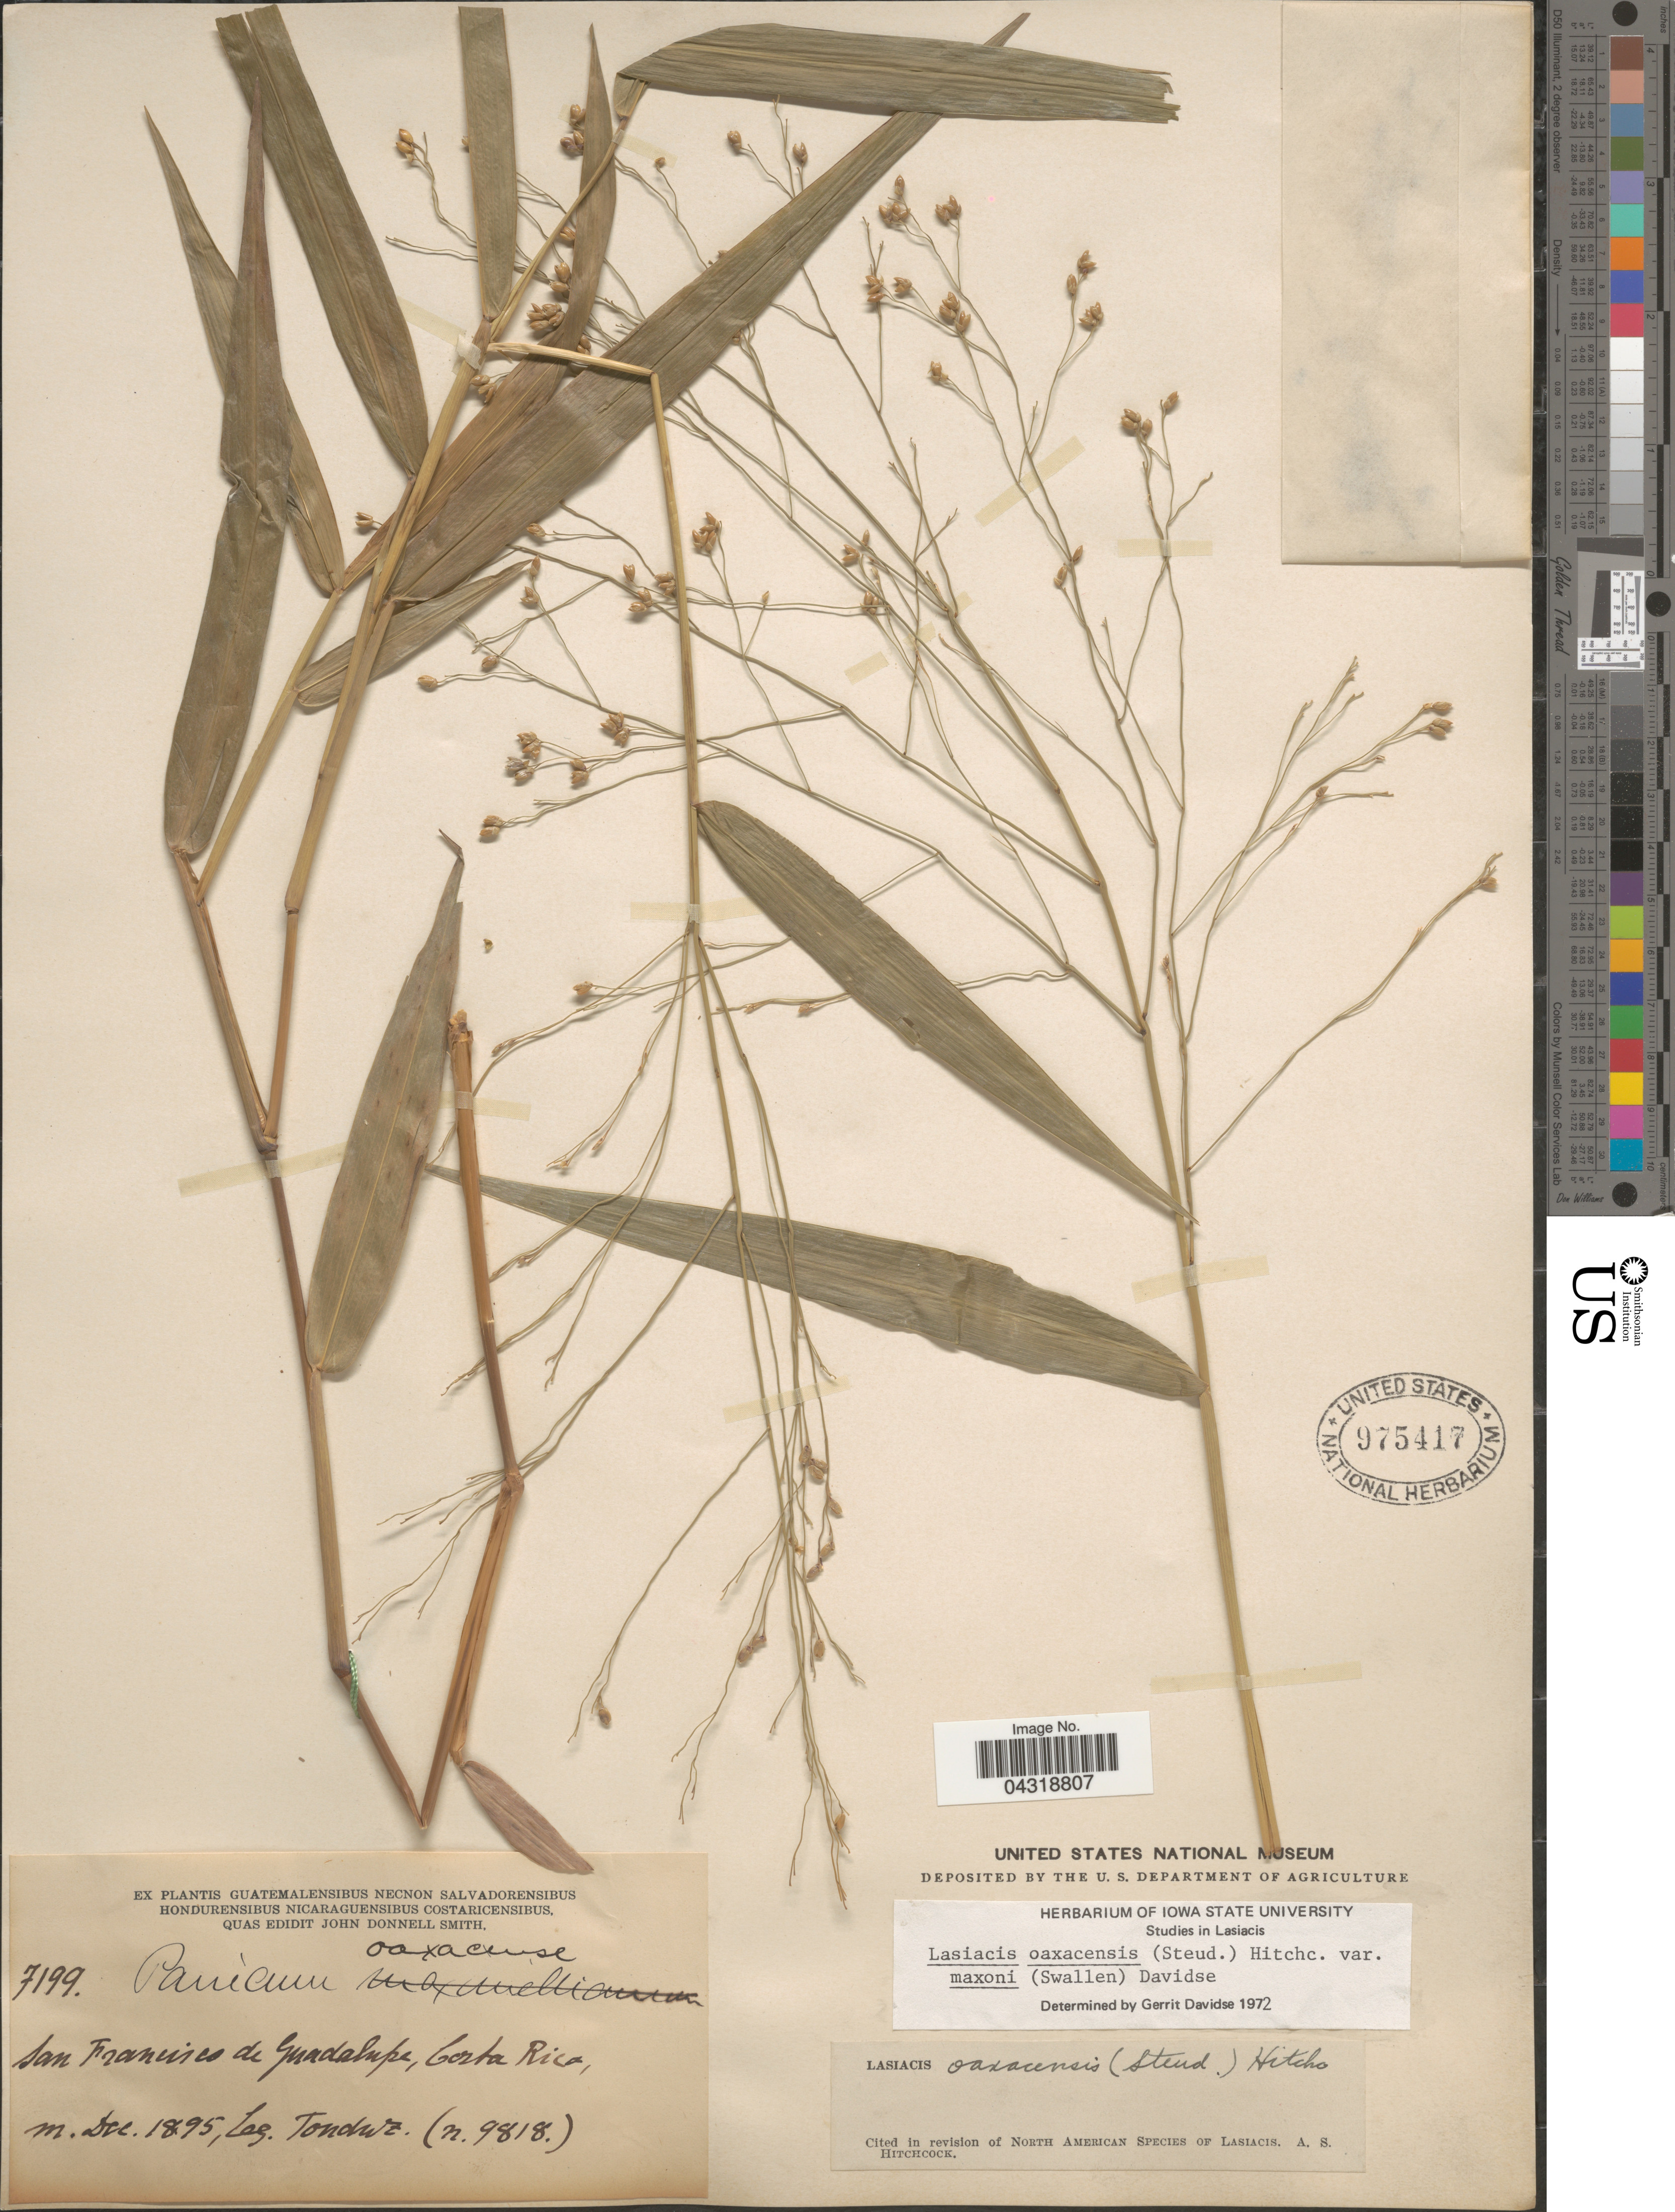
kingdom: Plantae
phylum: Tracheophyta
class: Liliopsida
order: Poales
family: Poaceae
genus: Lasiacis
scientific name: Lasiacis oaxacensis var. maxonii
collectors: Tonduz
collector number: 9818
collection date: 1895-12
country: Costa Rica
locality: San Francisco de Guadalupe.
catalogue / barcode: US 975417